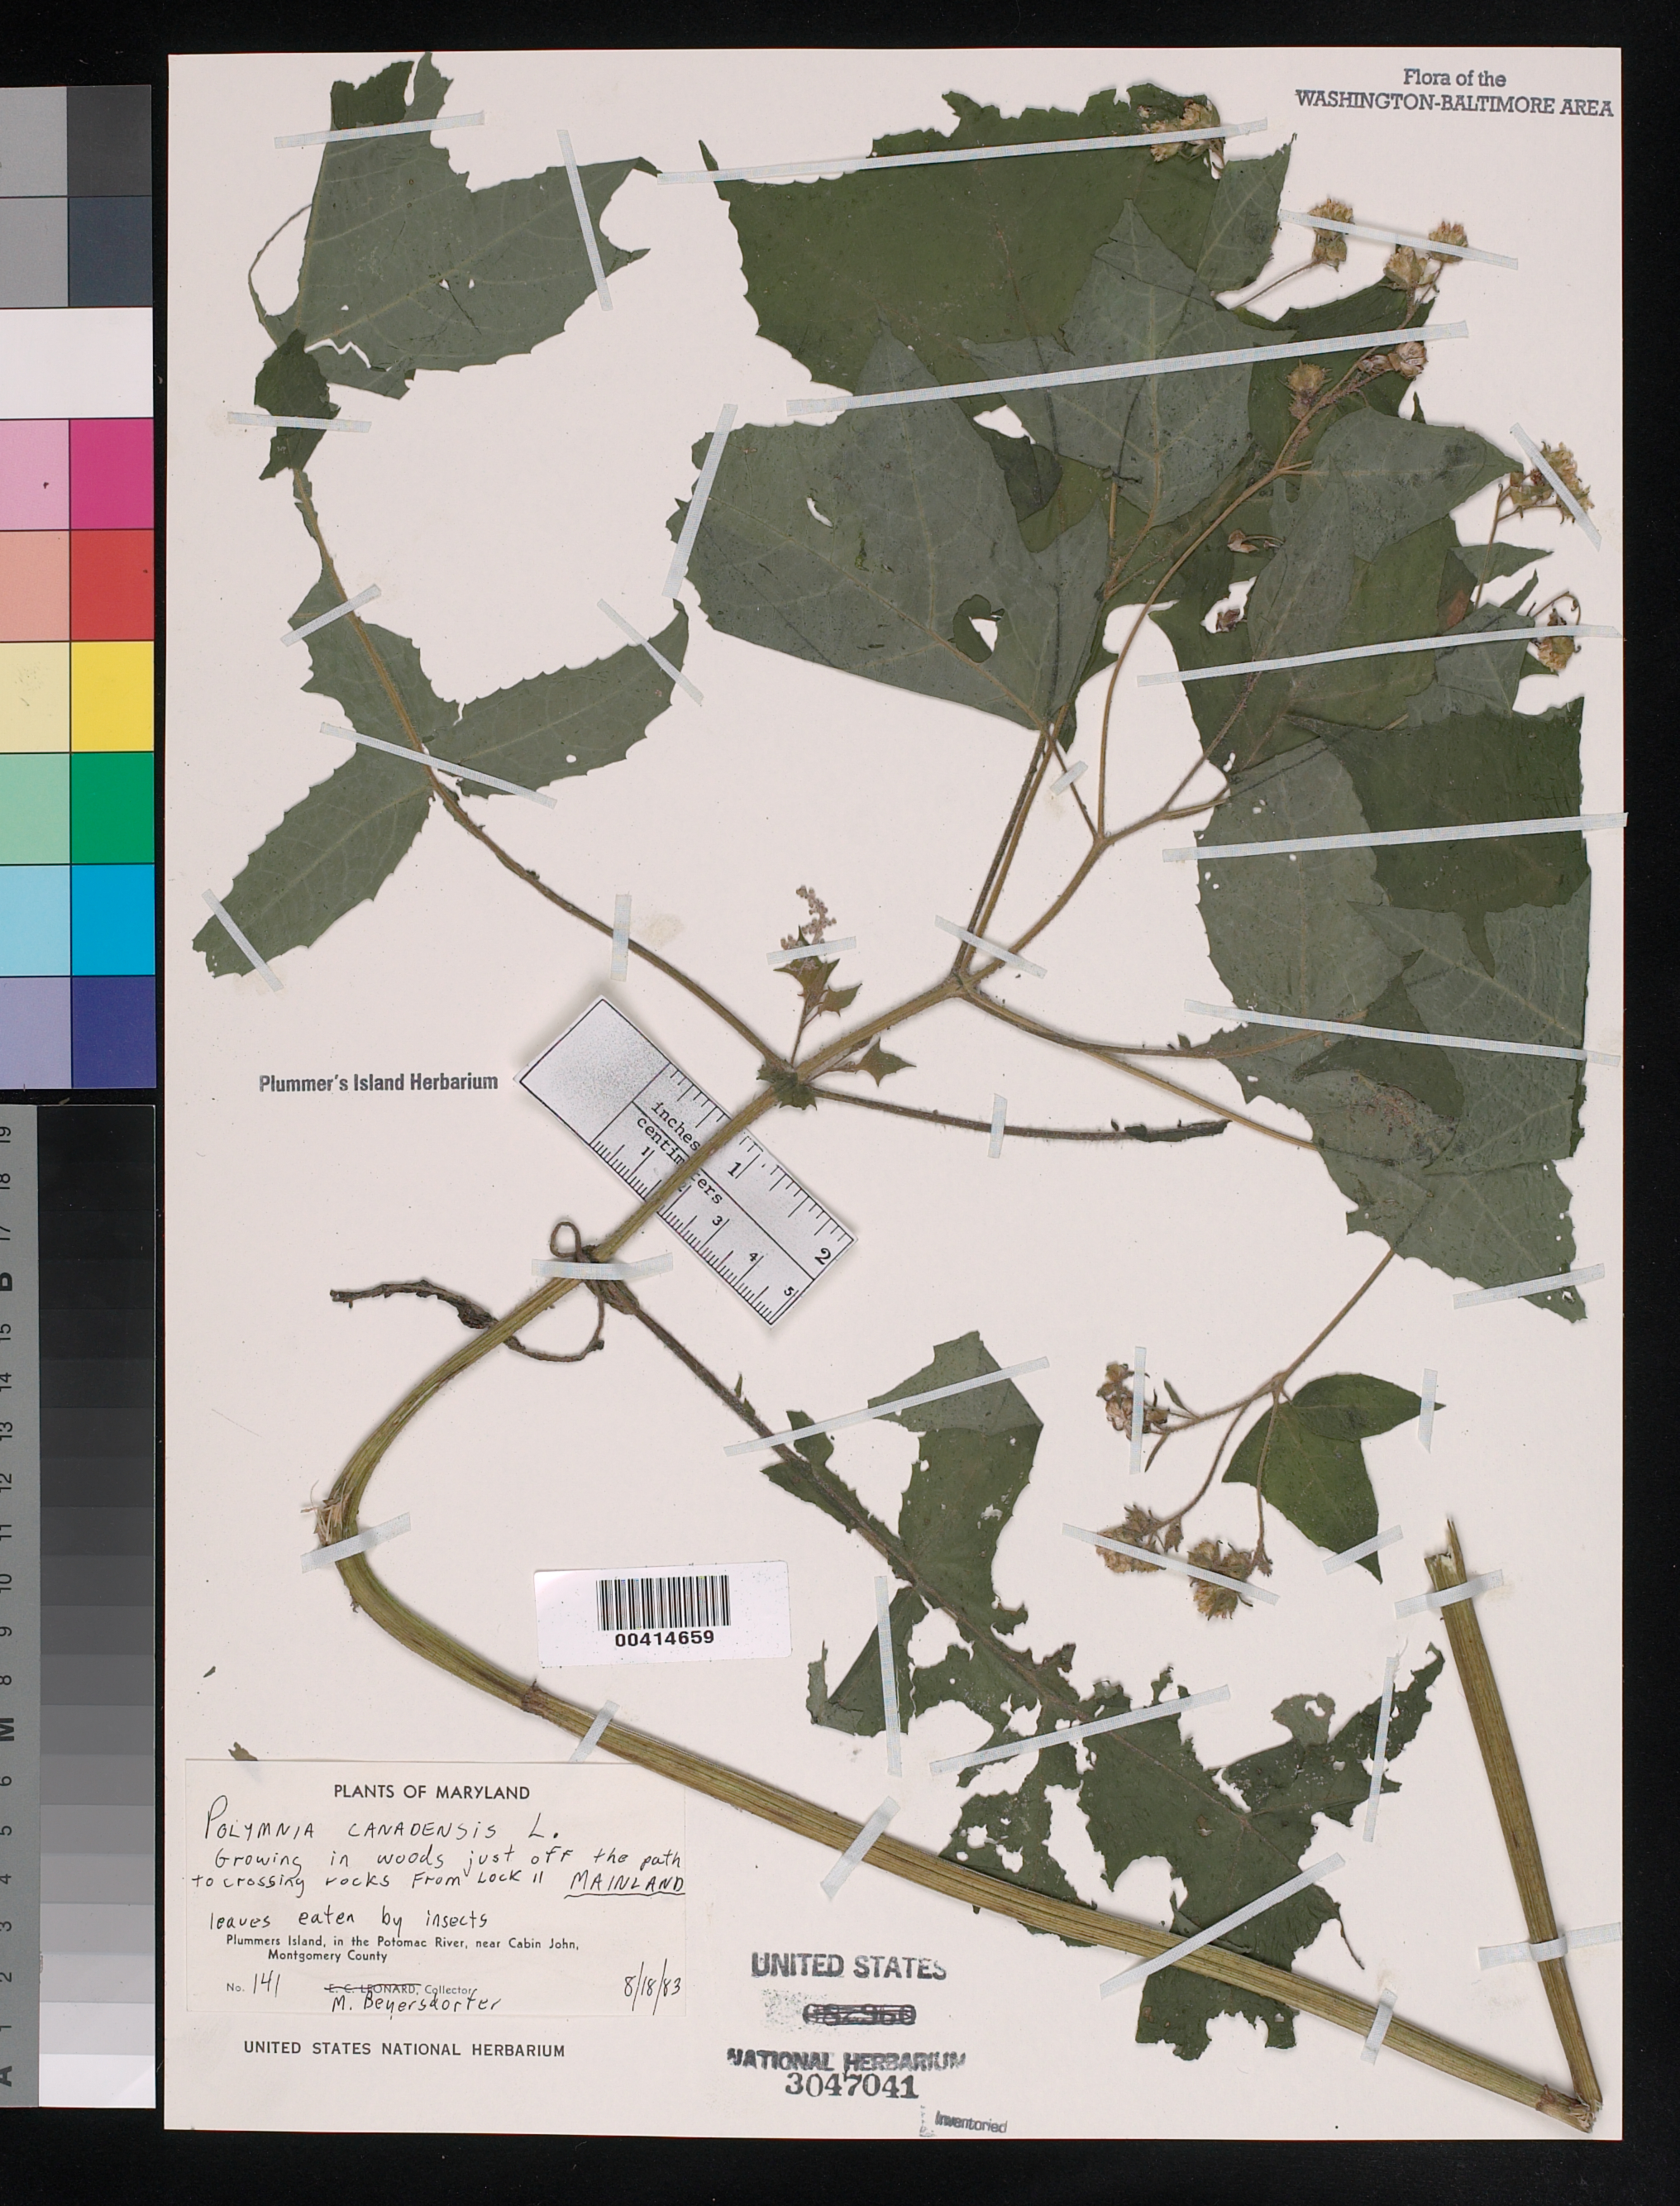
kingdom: Plantae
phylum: Tracheophyta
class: Magnoliopsida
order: Asterales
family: Asteraceae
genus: Polymnia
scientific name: Polymnia canadensis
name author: L.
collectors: M. Beyersdorfer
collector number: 141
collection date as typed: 18 Aug 1983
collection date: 1983-08-18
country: United States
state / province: Maryland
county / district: Montgomery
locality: Plummer's Island; Mainland, just off the path to crossing rocks from Lock 11 C. & O. Canal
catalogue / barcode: US 3047041